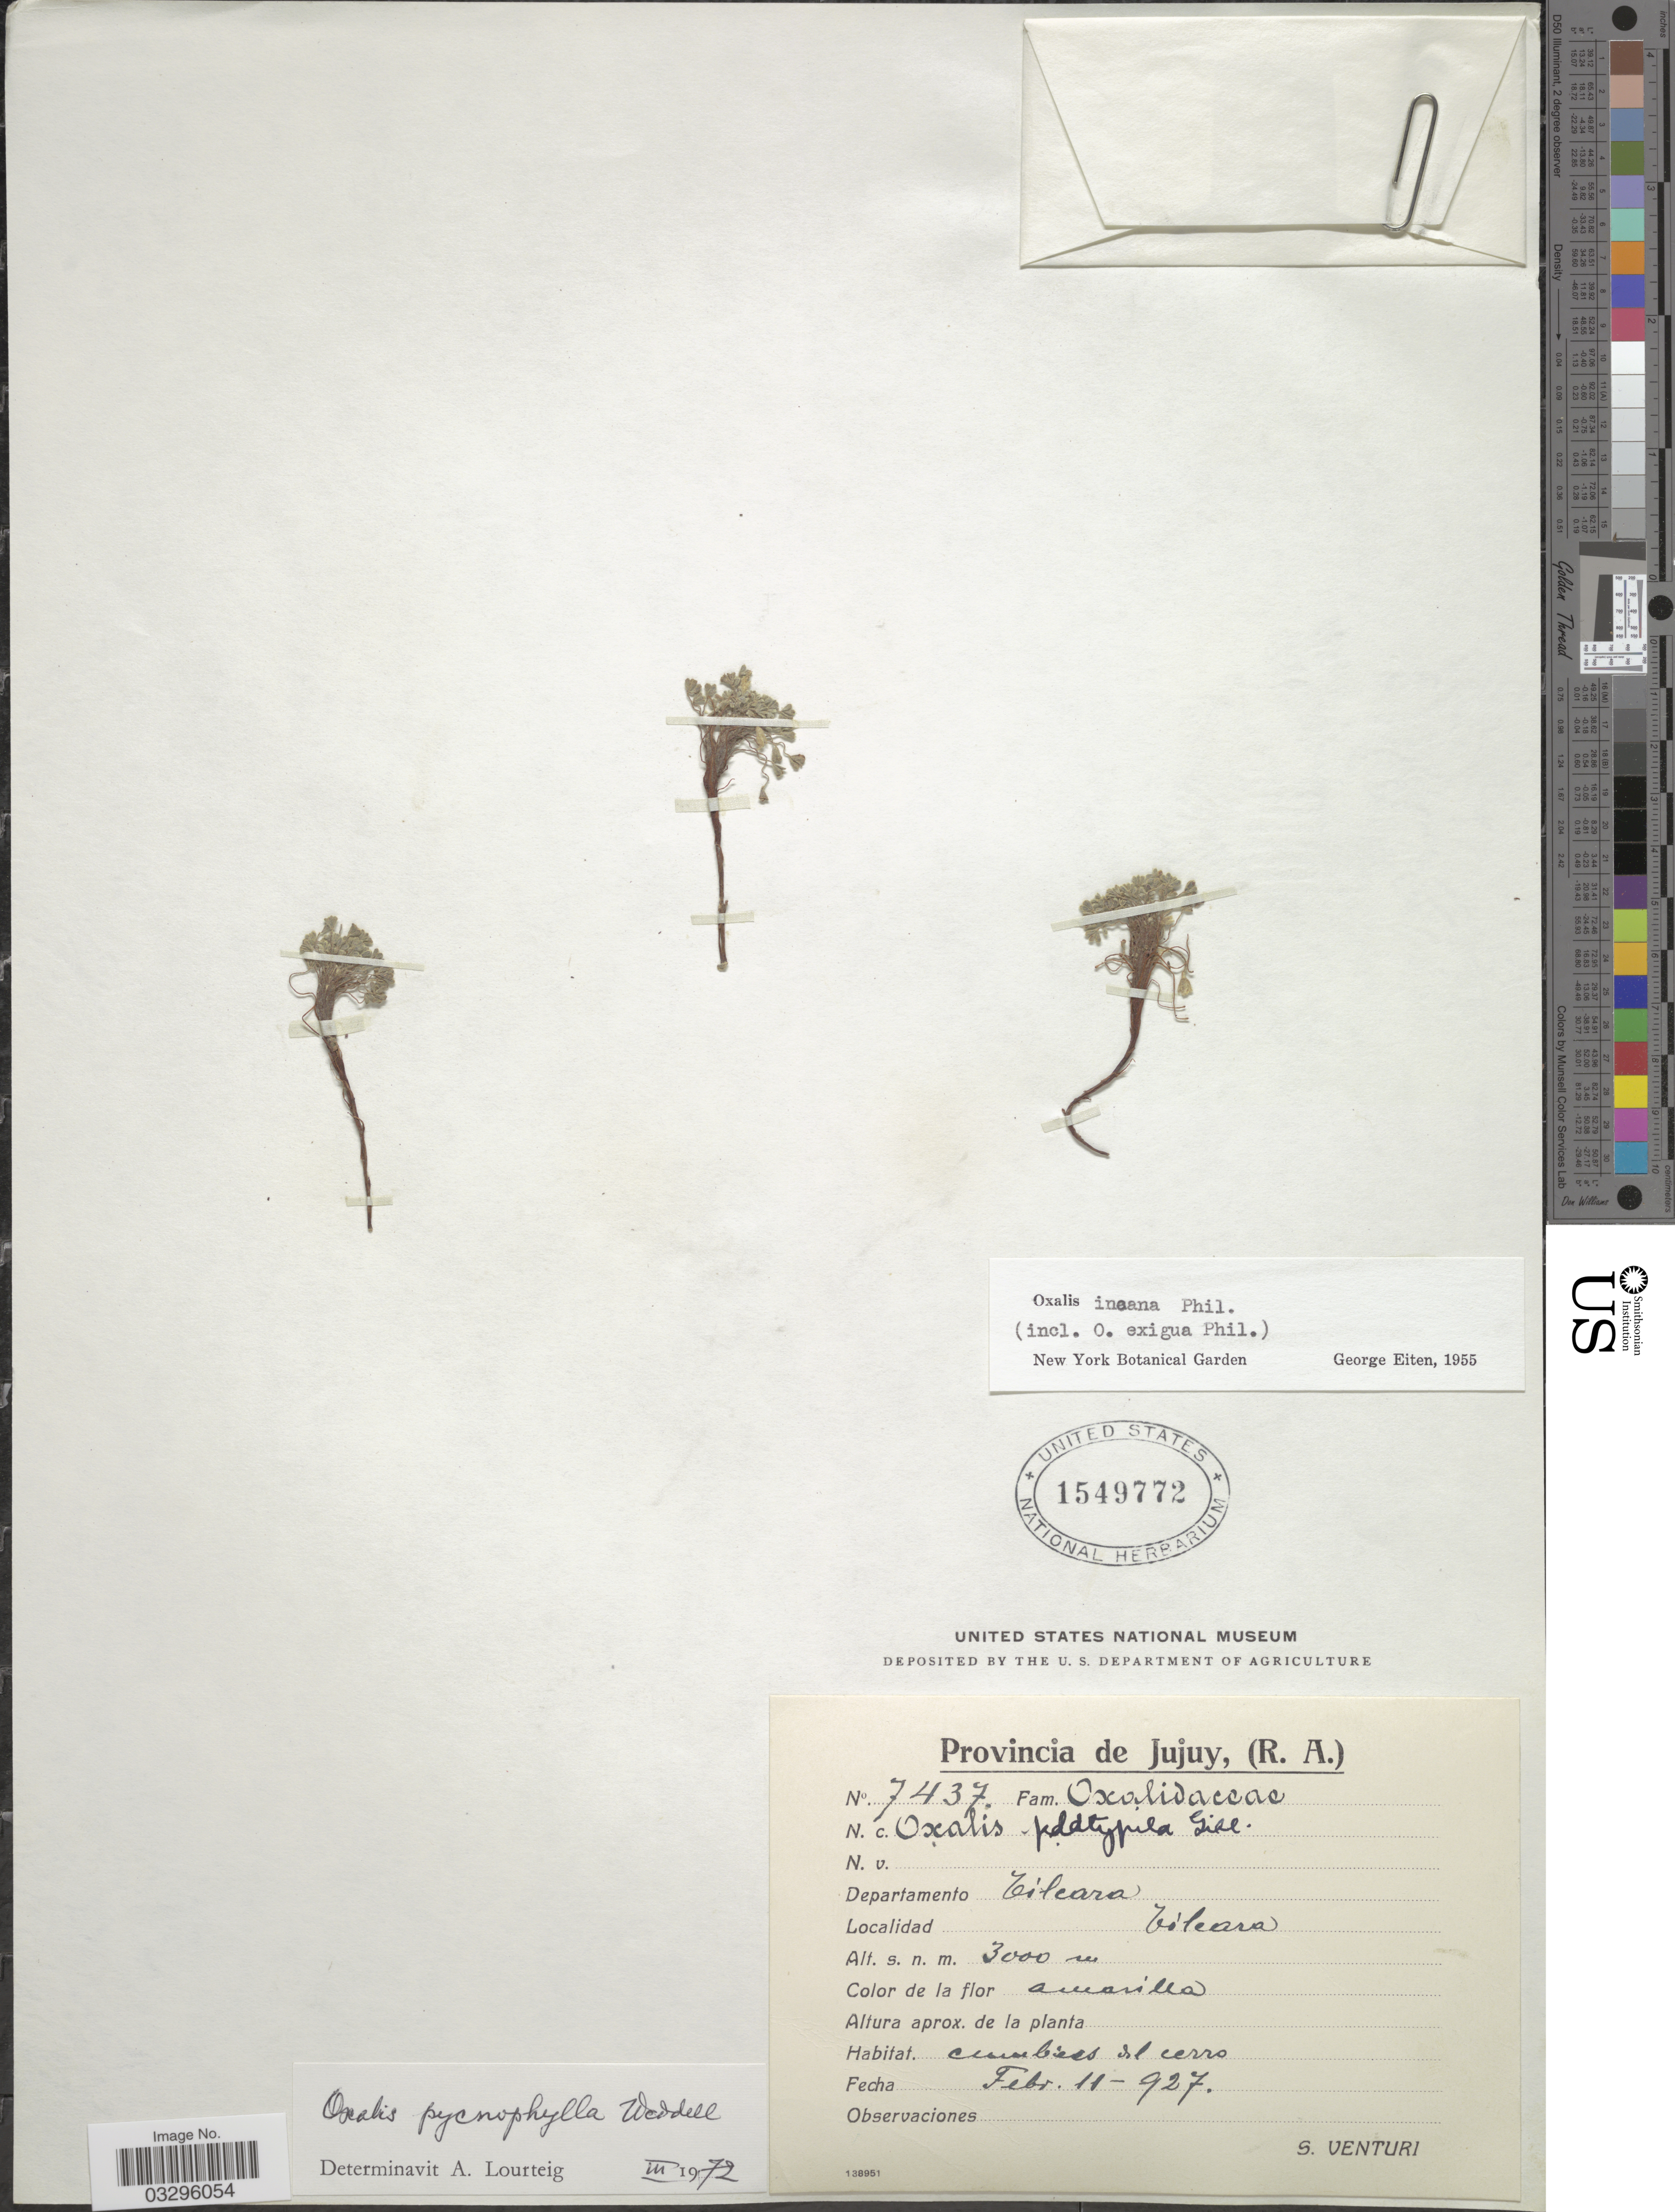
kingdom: Plantae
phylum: Tracheophyta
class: Magnoliopsida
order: Oxalidales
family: Oxalidaceae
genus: Oxalis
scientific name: Oxalis pycnophylla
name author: Wedd.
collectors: S. Venturi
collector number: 7437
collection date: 1927-02-11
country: Argentina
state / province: Jujuy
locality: Departamento Tilcara. Tilcara.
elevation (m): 3000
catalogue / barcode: US 1549772